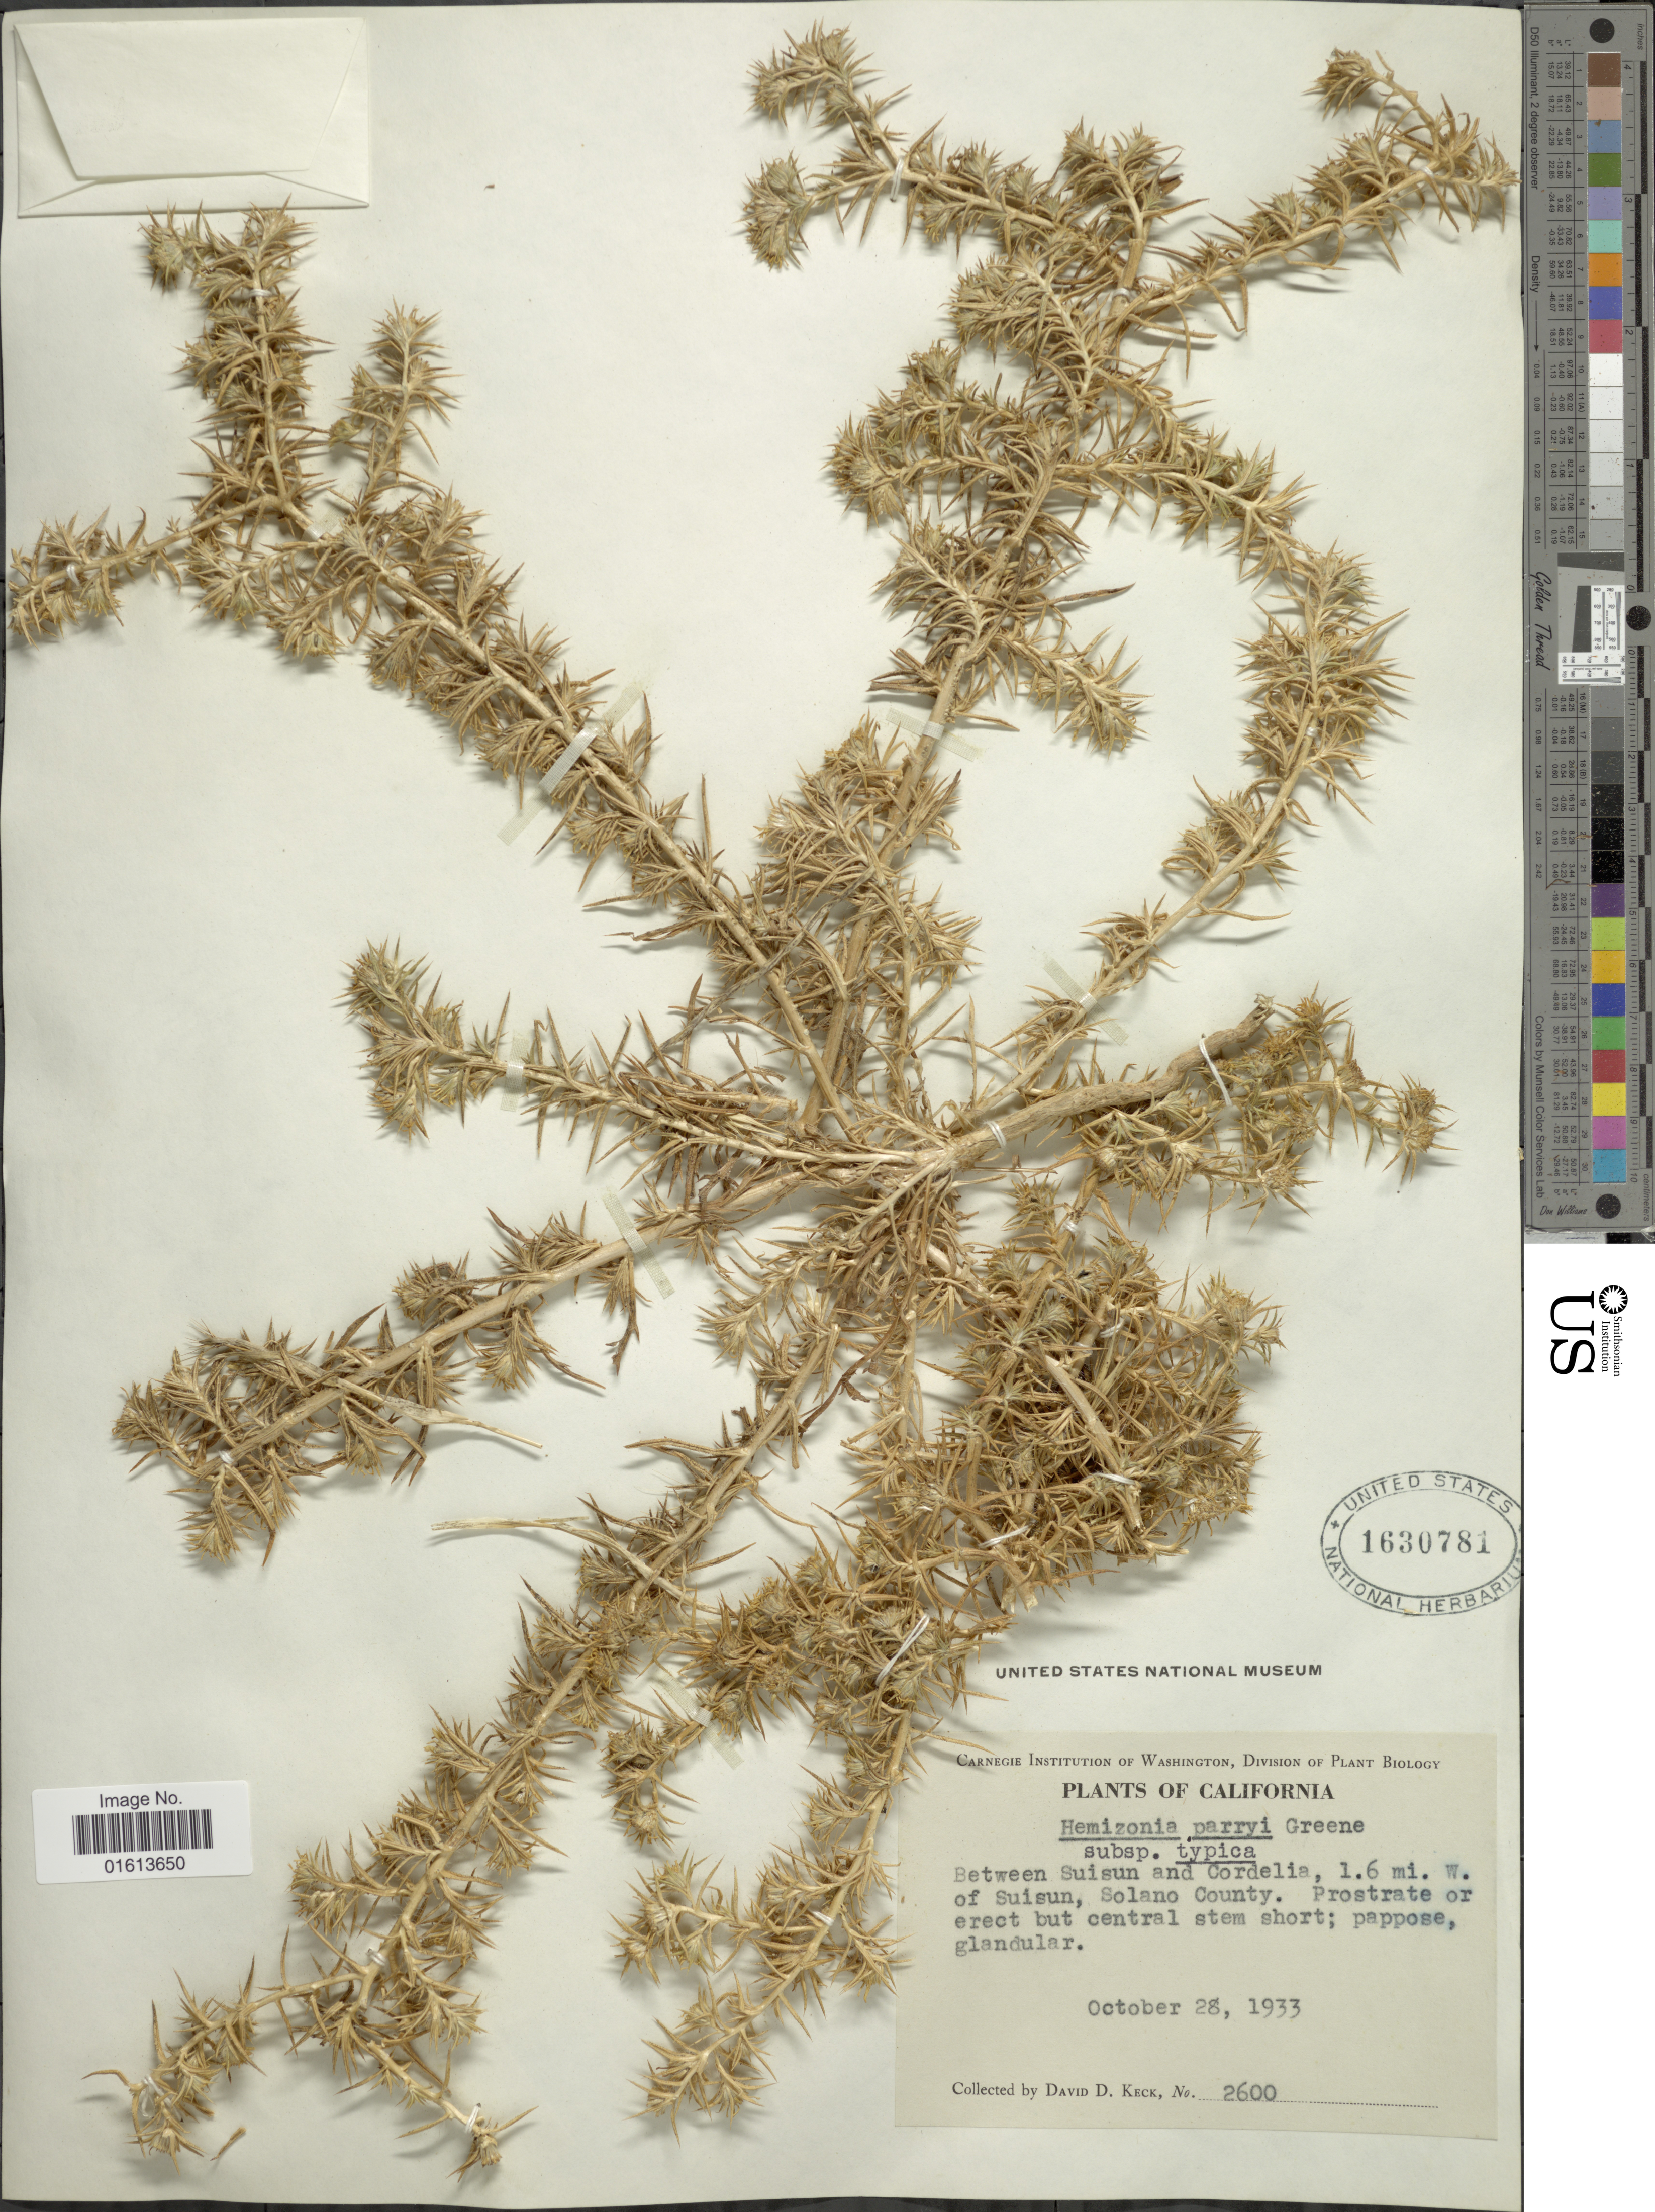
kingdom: Plantae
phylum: Tracheophyta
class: Magnoliopsida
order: Asterales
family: Asteraceae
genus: Centromadia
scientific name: Centromadia parryi subsp. parryi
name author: (Greene) Greene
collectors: D. D. Keck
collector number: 2600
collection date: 1933-10-28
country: United States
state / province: California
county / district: Solano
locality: California. Between Suisun and Cordelia, 1.6 mi. W. of Suisun, Solano County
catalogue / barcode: US 1630781